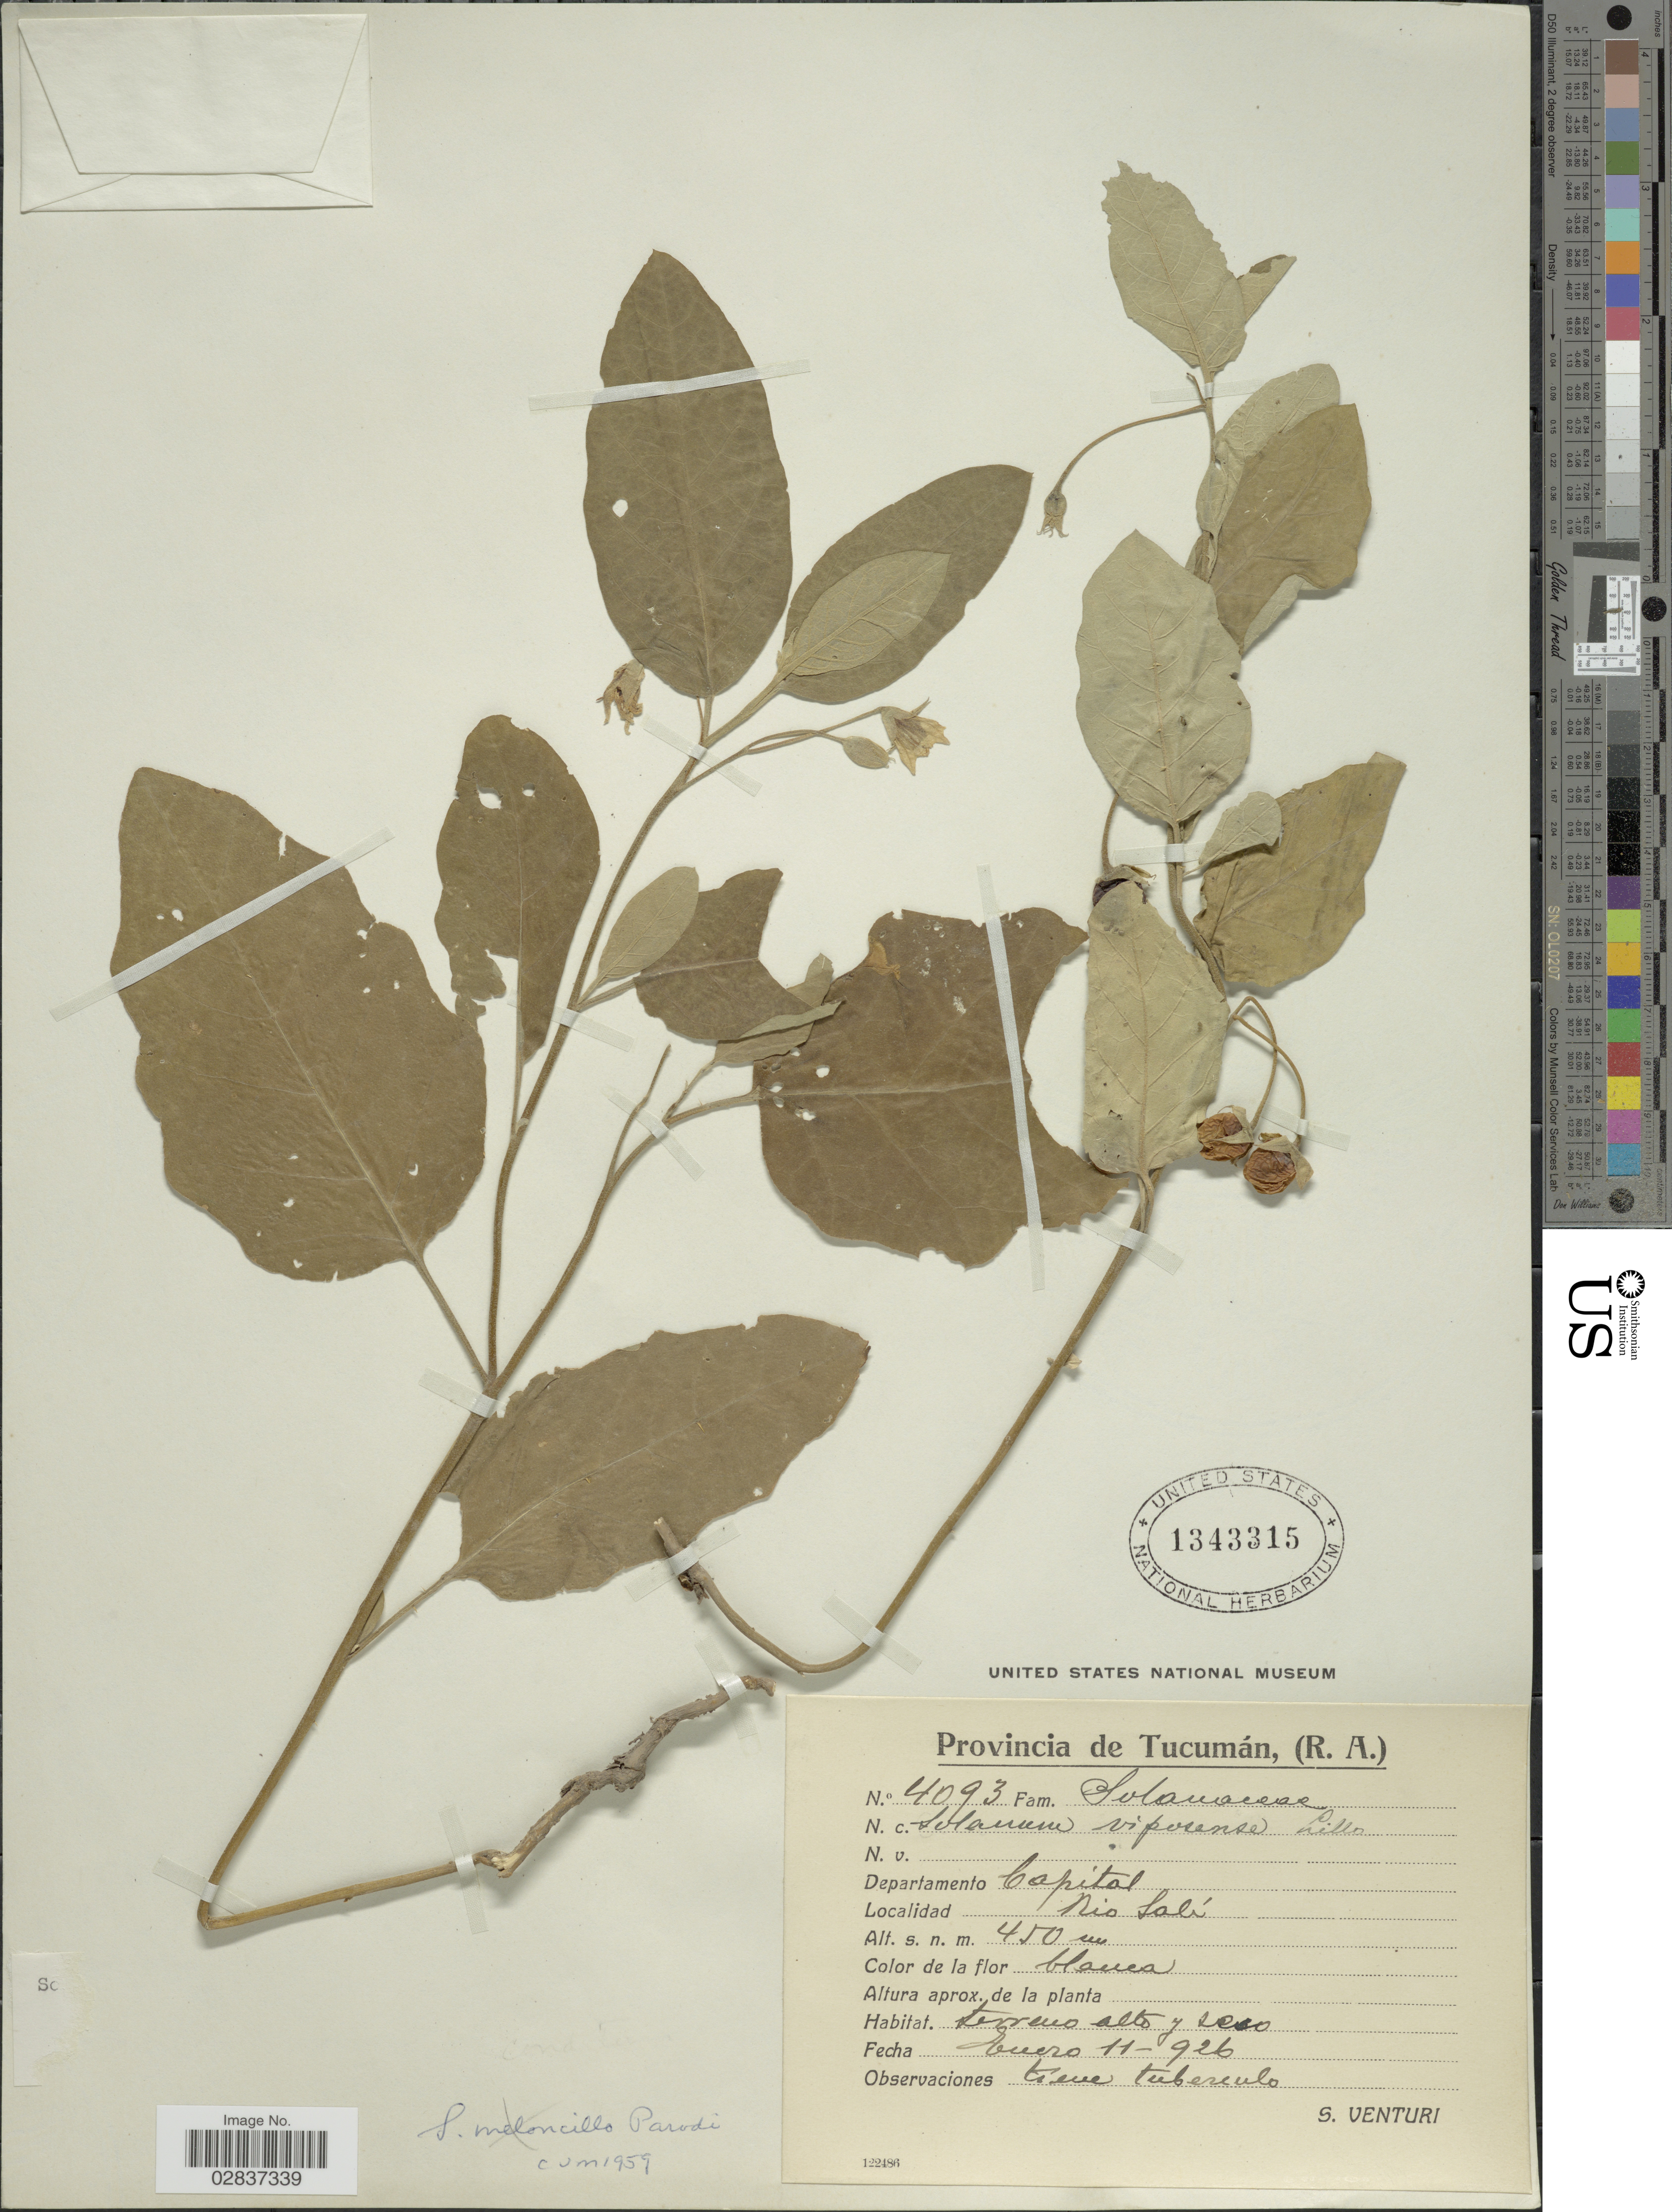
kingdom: Plantae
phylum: Tracheophyta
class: Magnoliopsida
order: Solanales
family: Solanaceae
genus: Solanum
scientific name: Solanum conditum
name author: C.V. Morton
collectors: S. Venturi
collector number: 4093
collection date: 1926-01-11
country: Argentina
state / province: Tucuman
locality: Departamento Capital, Rio Sali.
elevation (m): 450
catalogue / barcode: US 1343315